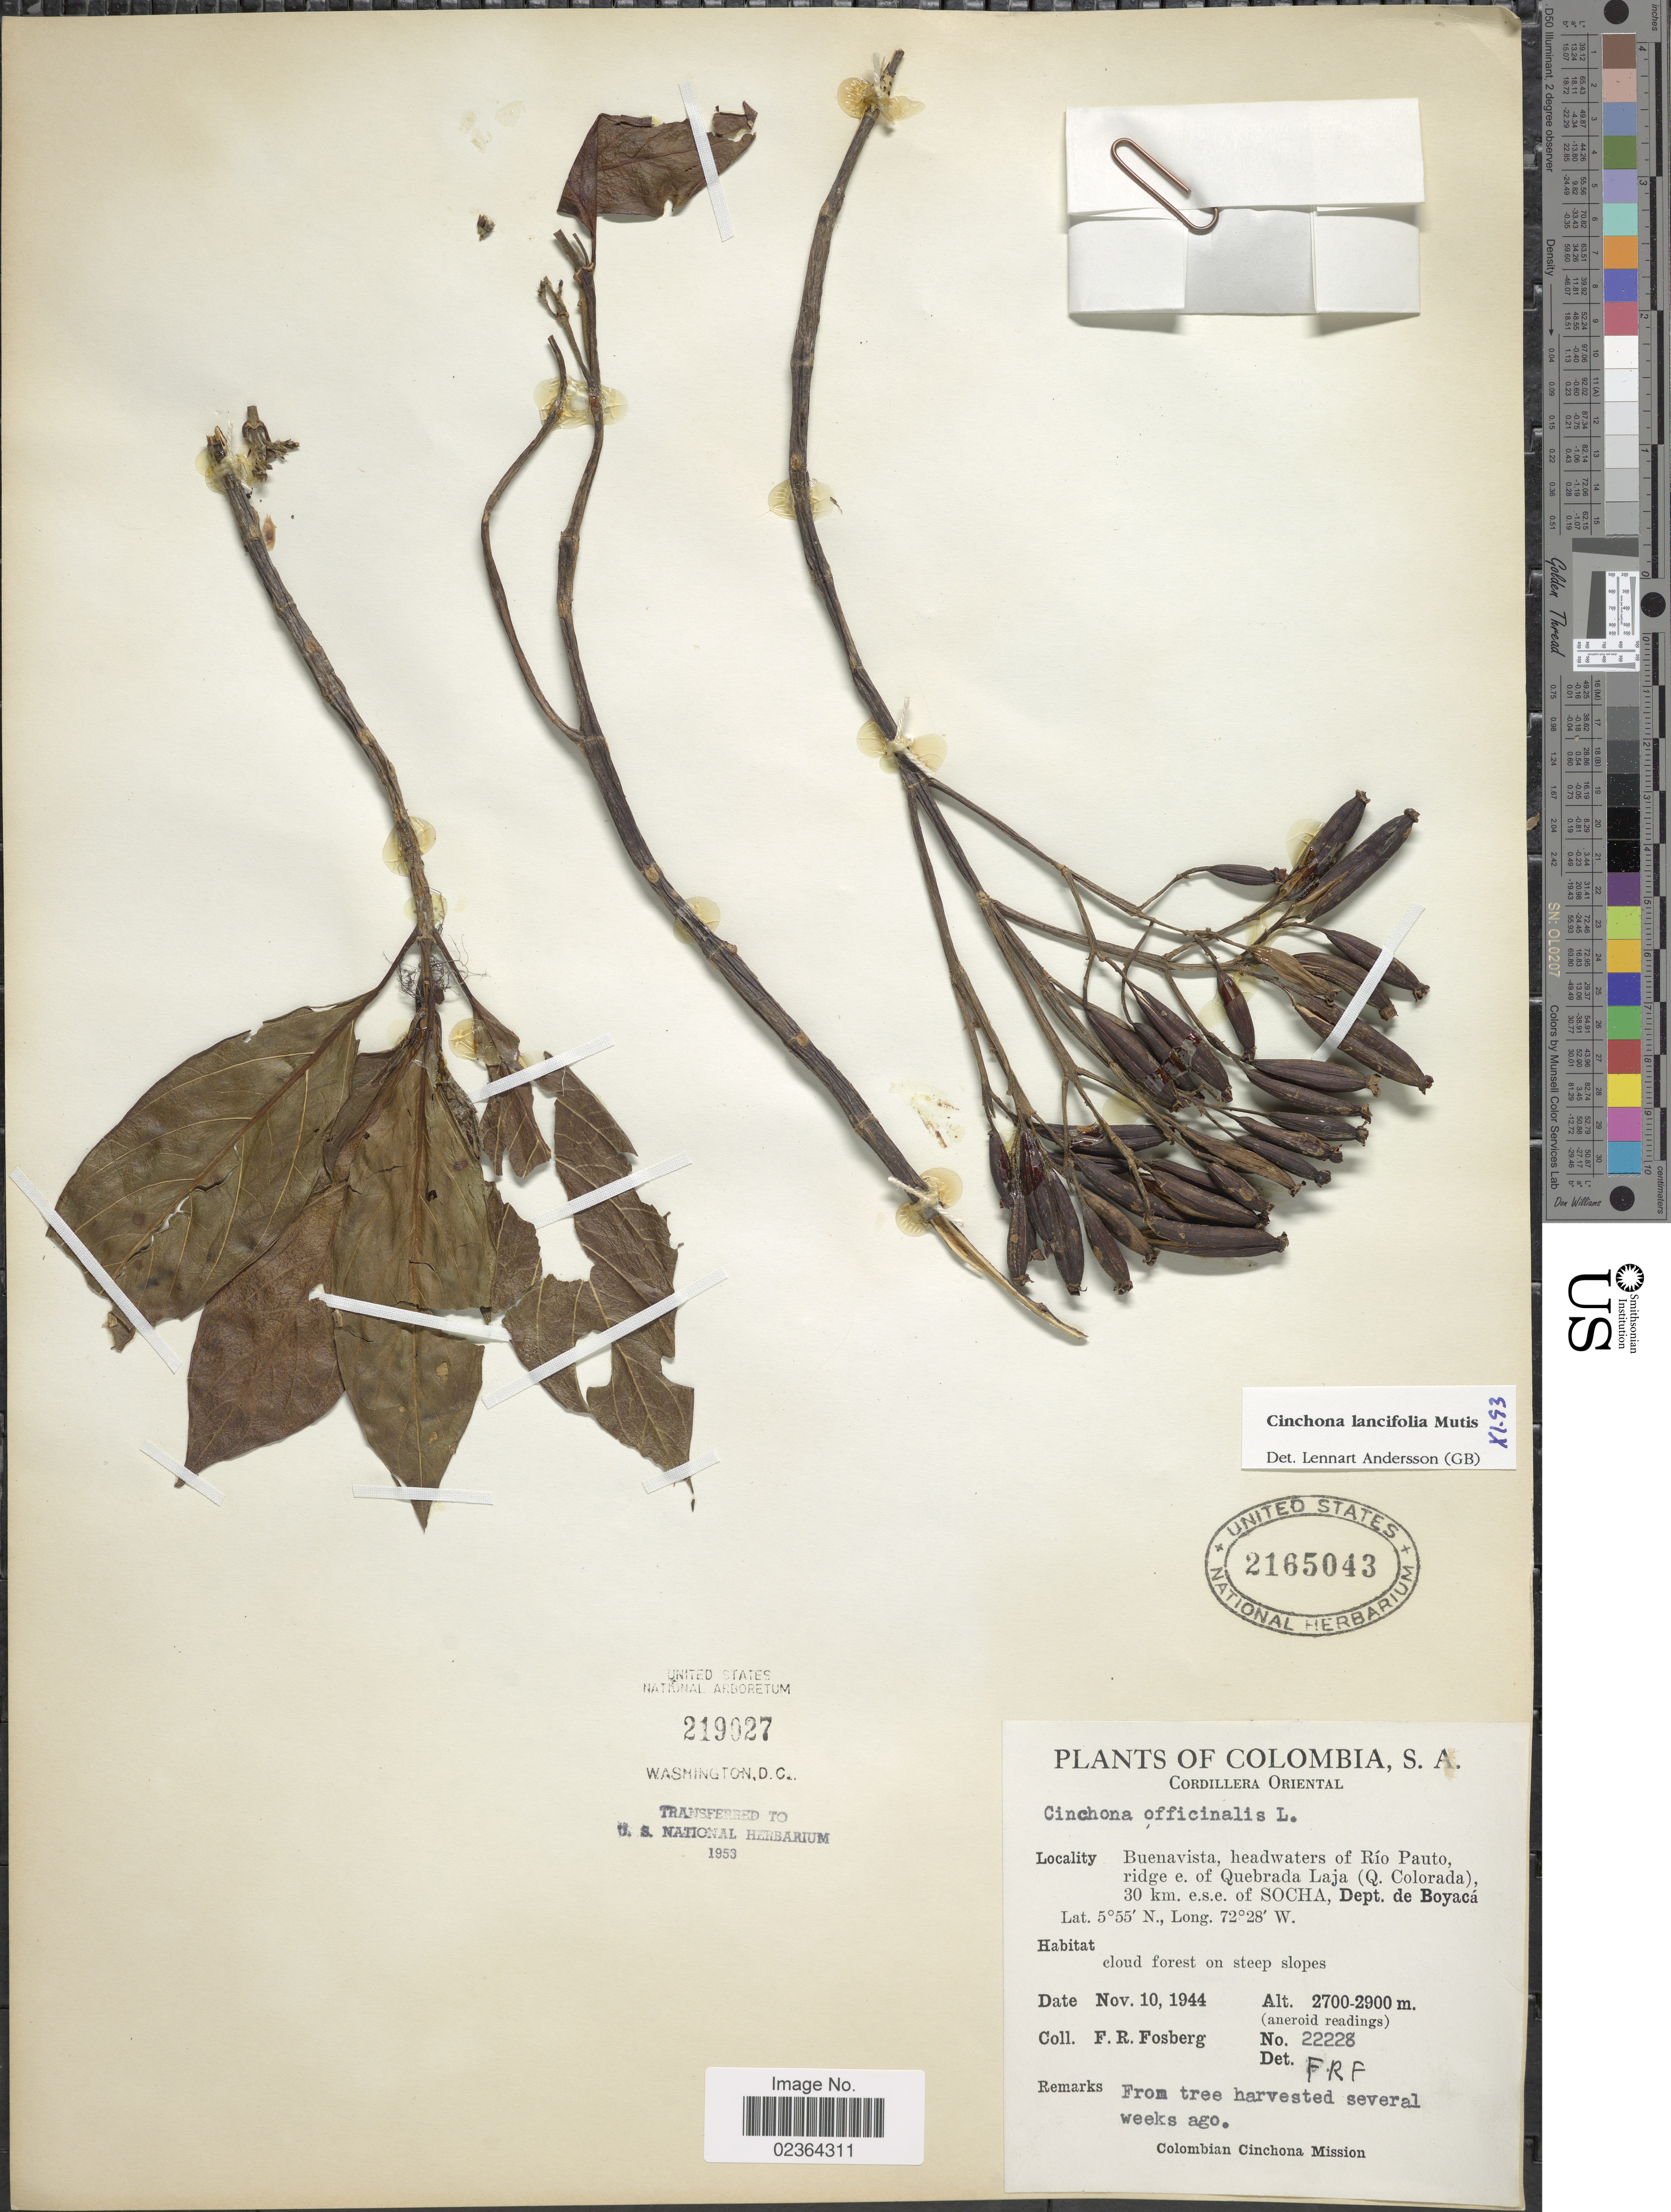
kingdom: Plantae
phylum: Tracheophyta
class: Magnoliopsida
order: Gentianales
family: Rubiaceae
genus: Cinchona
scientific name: Cinchona lancifolia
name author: Mutis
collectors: F. R. Fosberg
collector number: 22228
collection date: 1944-11-10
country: Colombia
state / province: Boyacá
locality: Cordillera Oriental, Buenavista headwaters of Rio Pauto, ridge e. of Quebrada Laja (Q. Colorado) 30 km. e.s.e. of Socha, Dept. de Boyaca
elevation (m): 2700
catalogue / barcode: US 2165043